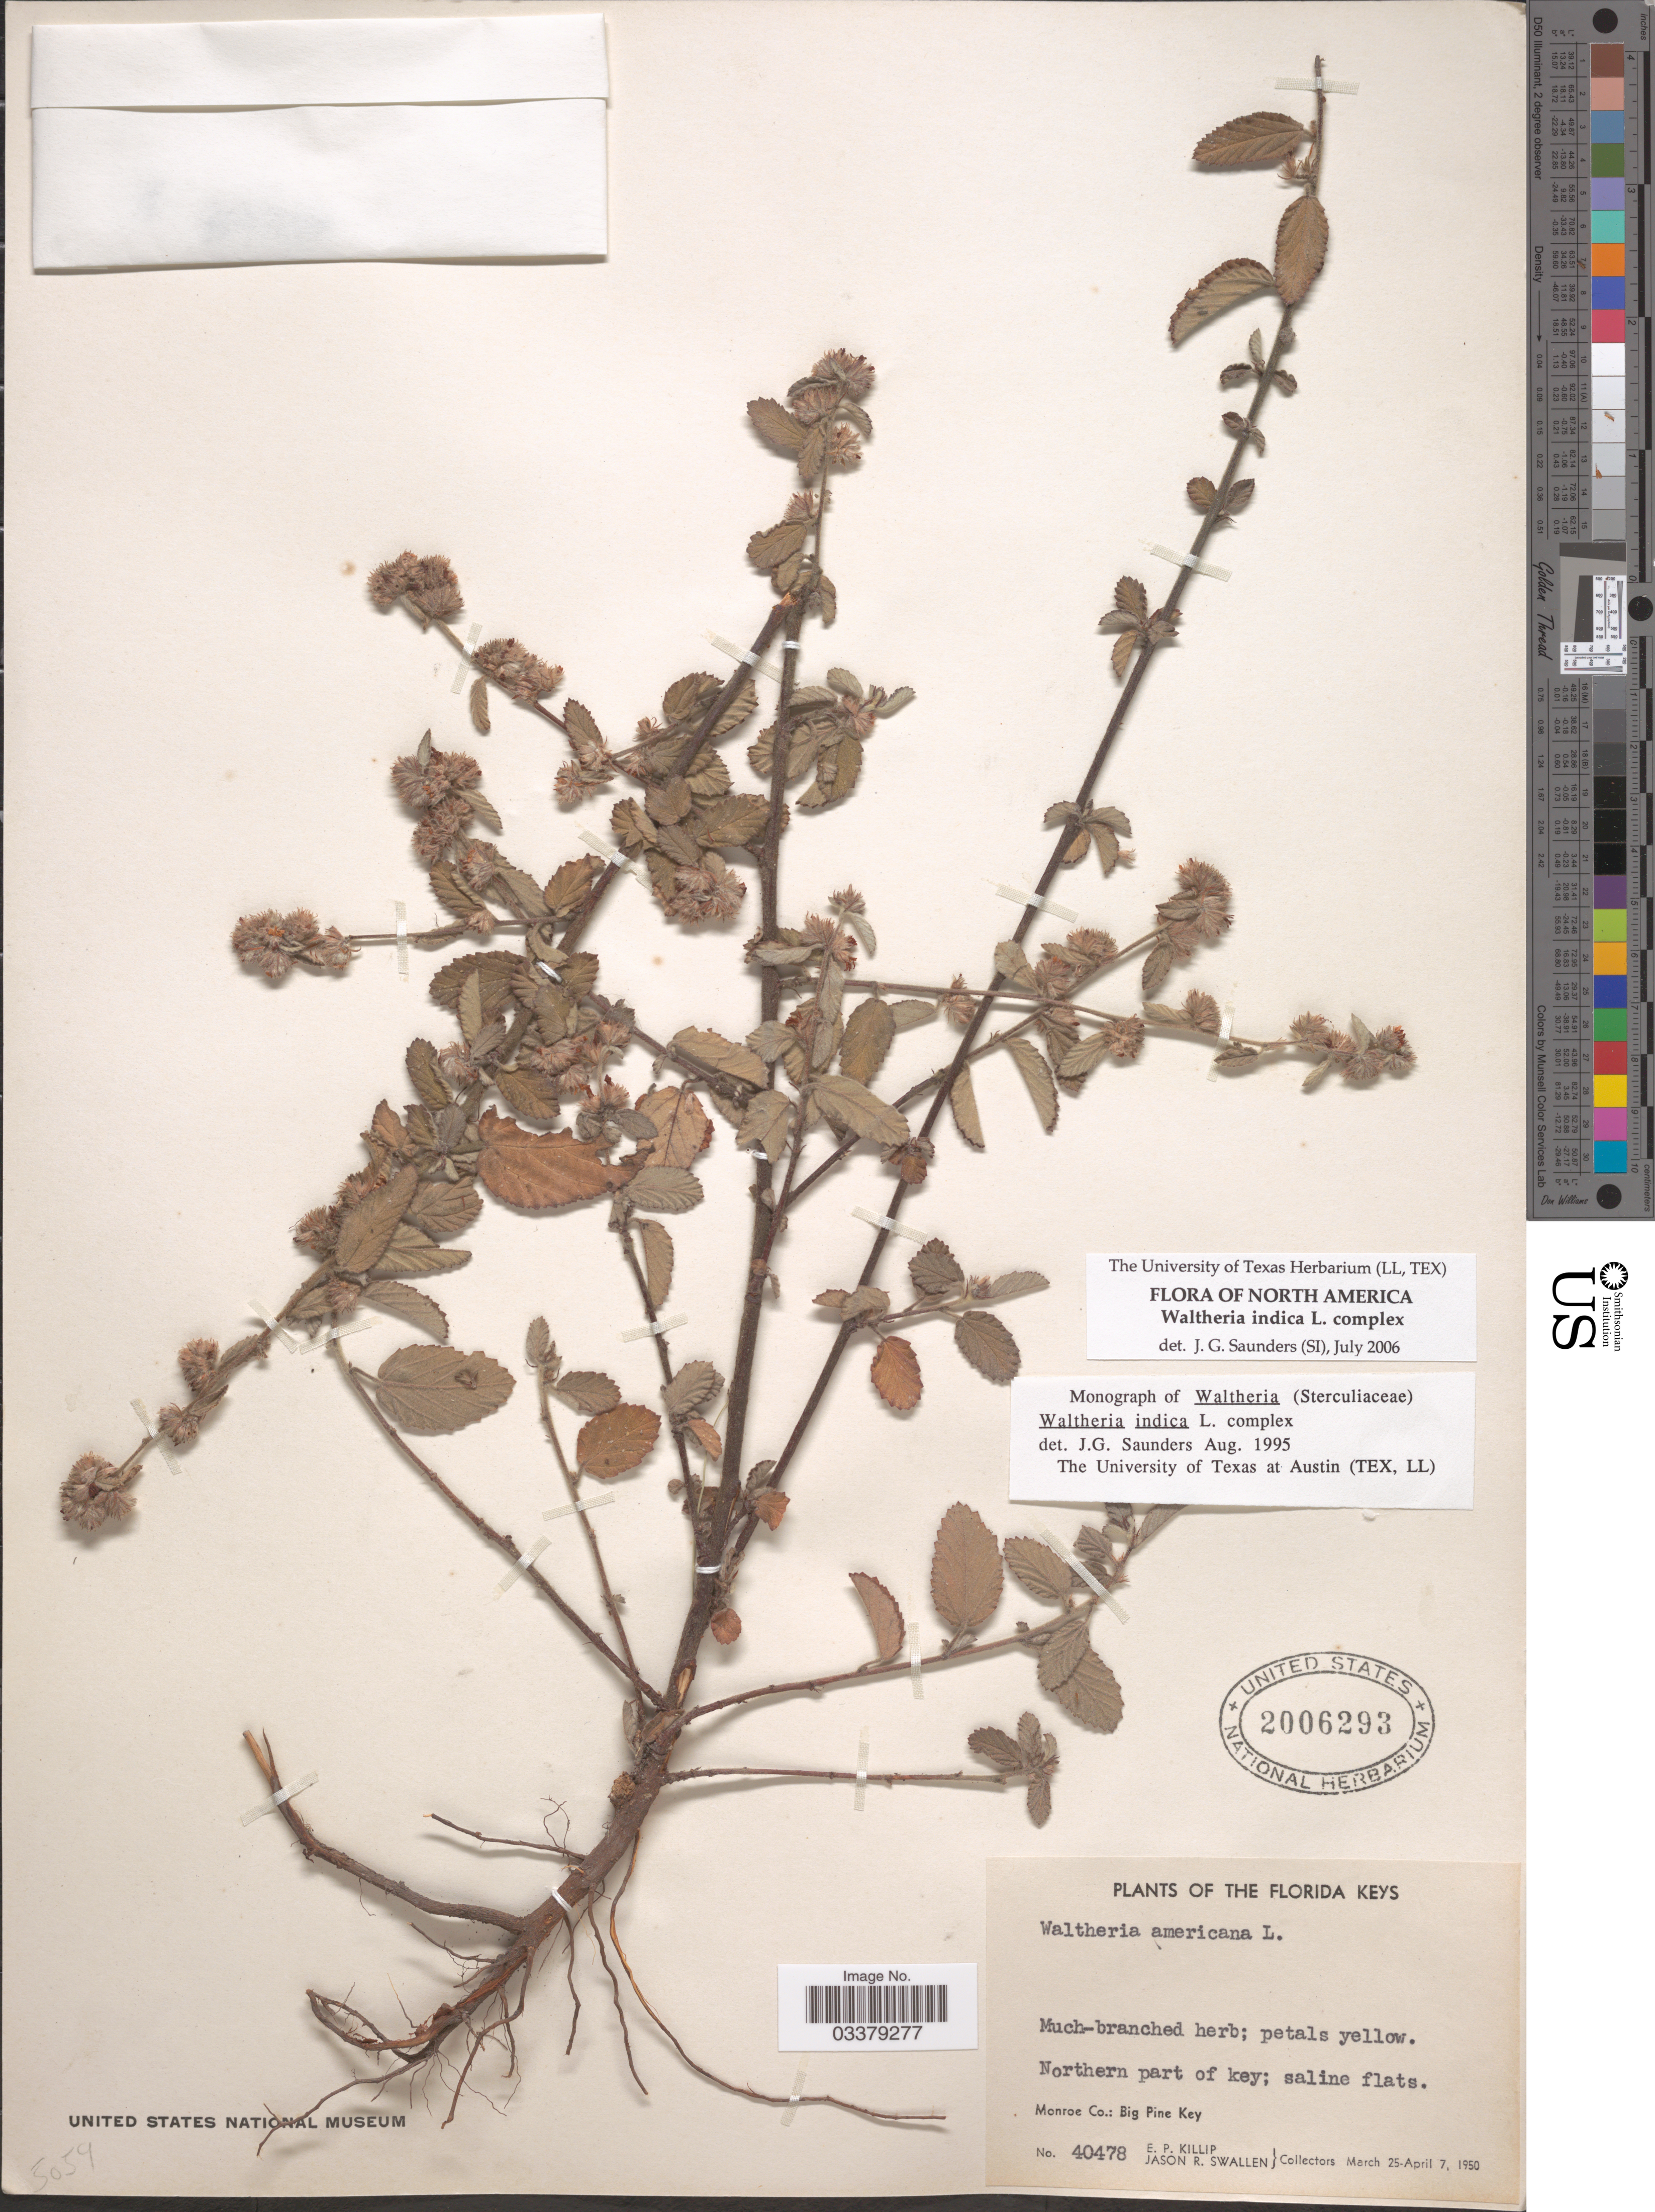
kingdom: Plantae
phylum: Tracheophyta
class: Magnoliopsida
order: Malvales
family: Malvaceae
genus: Waltheria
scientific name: Waltheria indica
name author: L.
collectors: E. P. Killip & J. R. Swallen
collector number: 40478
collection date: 1950-03-25/1950-04-07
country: United States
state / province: Florida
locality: The Florida Keys. Northern part of key; saline flats. Monroe Co.: Big Pine Key.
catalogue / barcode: US 2006293